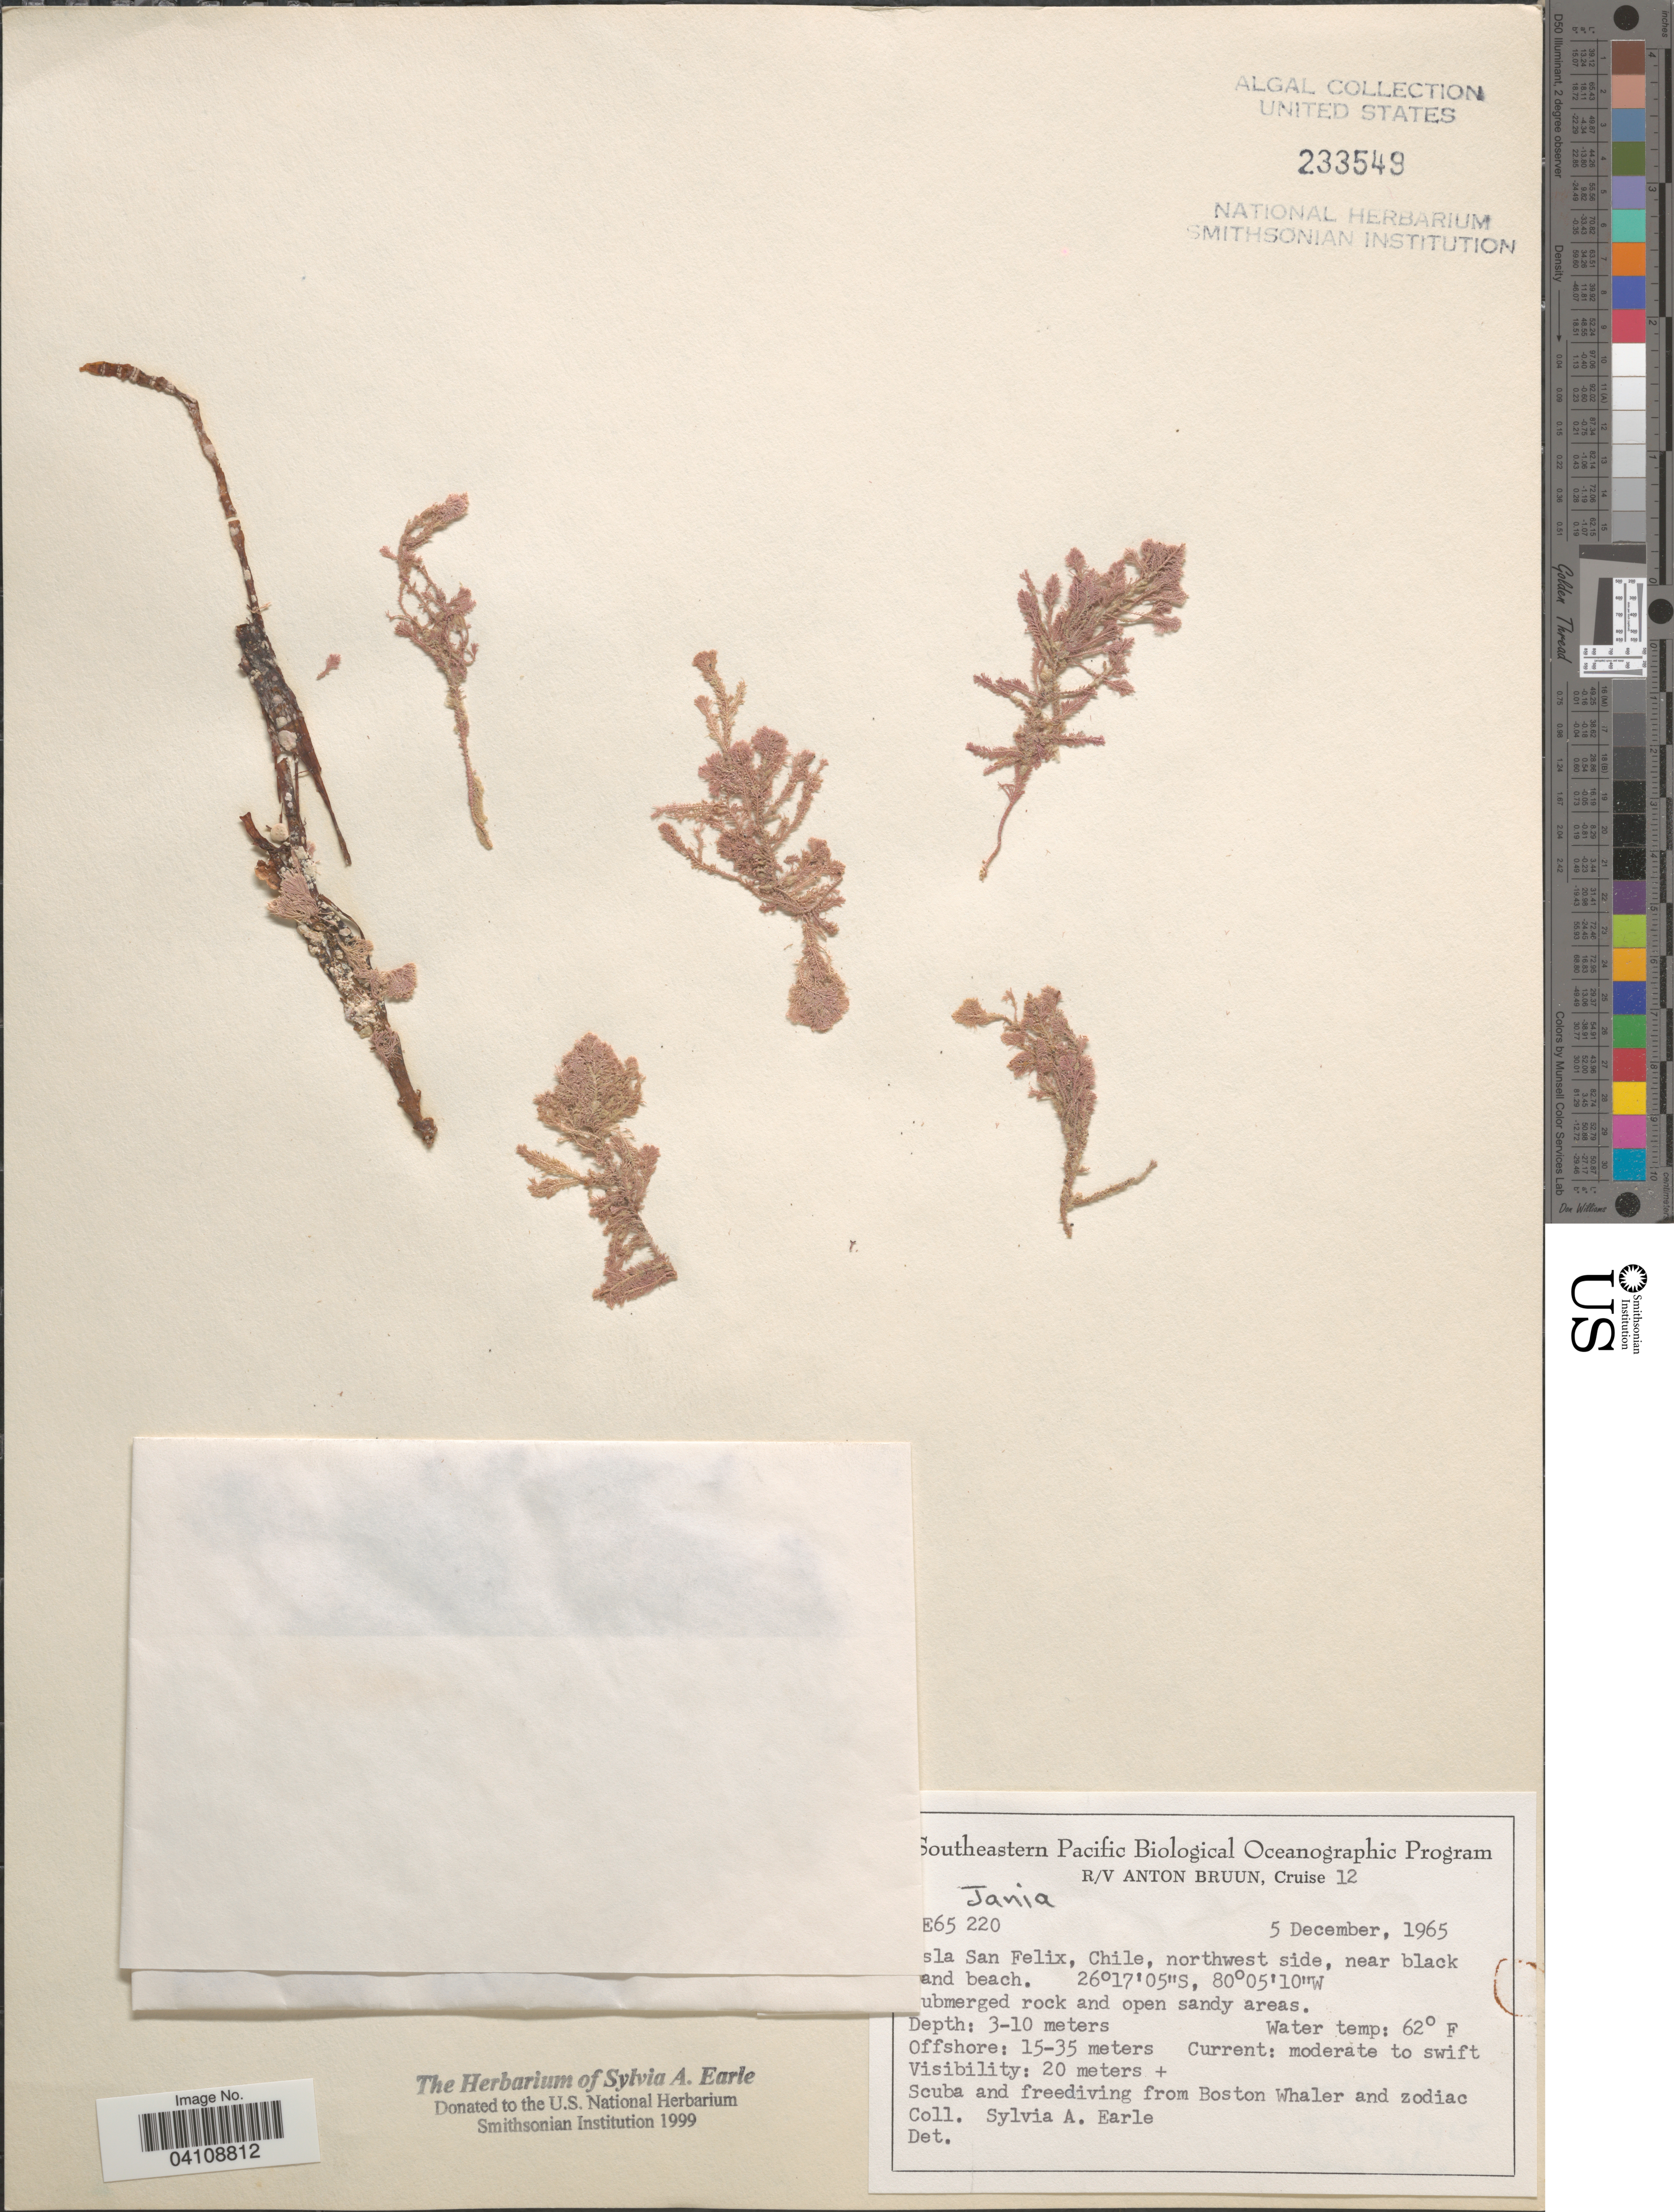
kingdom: Plantae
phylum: Rhodophyta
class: Florideophyceae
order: Corallinales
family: Corallinaceae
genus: Jania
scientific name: Jania sp.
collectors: S. A. Earle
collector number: !E65220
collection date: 1965-12-05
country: Chile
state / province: Atacama (III)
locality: Isla San Felix, northwest side, near black sand beach.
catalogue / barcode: US 233549